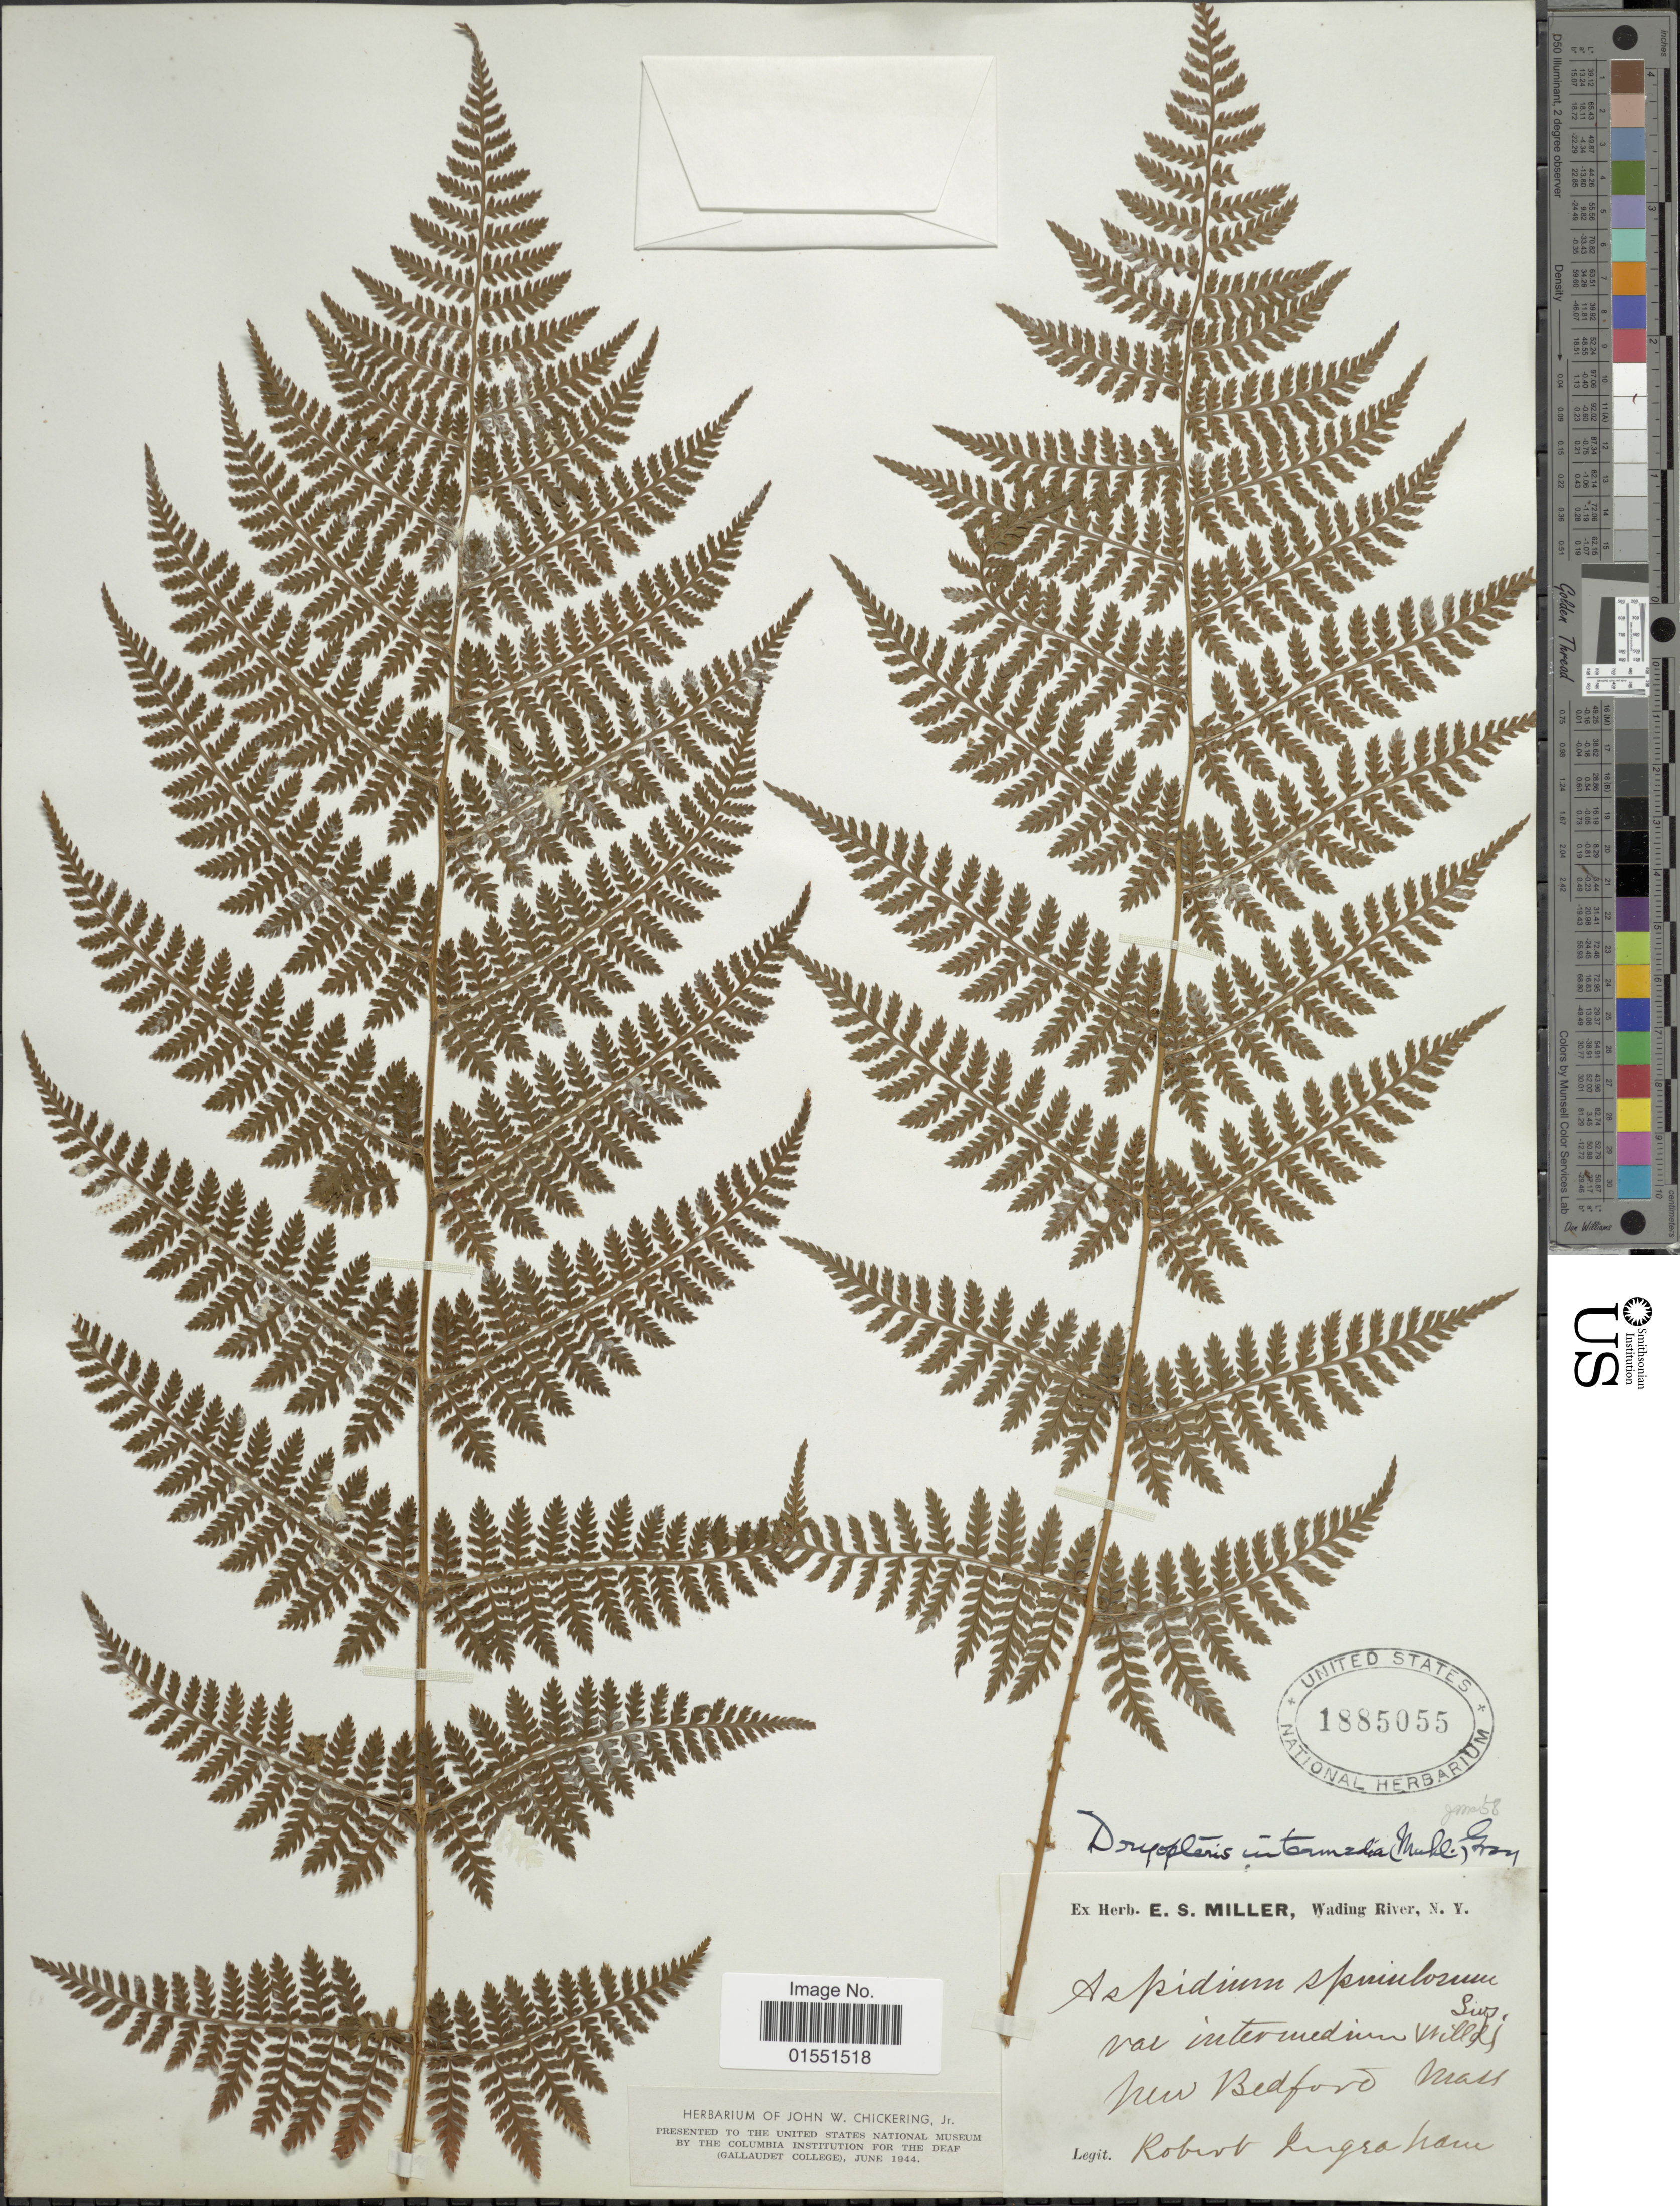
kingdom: Plantae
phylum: Tracheophyta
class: Polypodiopsida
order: Polypodiales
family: Dryopteridaceae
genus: Dryopteris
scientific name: Dryopteris intermedia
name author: (Muhl.) A. Gray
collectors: R. Ingraham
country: United States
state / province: Massachusetts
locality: New Bedford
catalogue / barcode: US 1885055